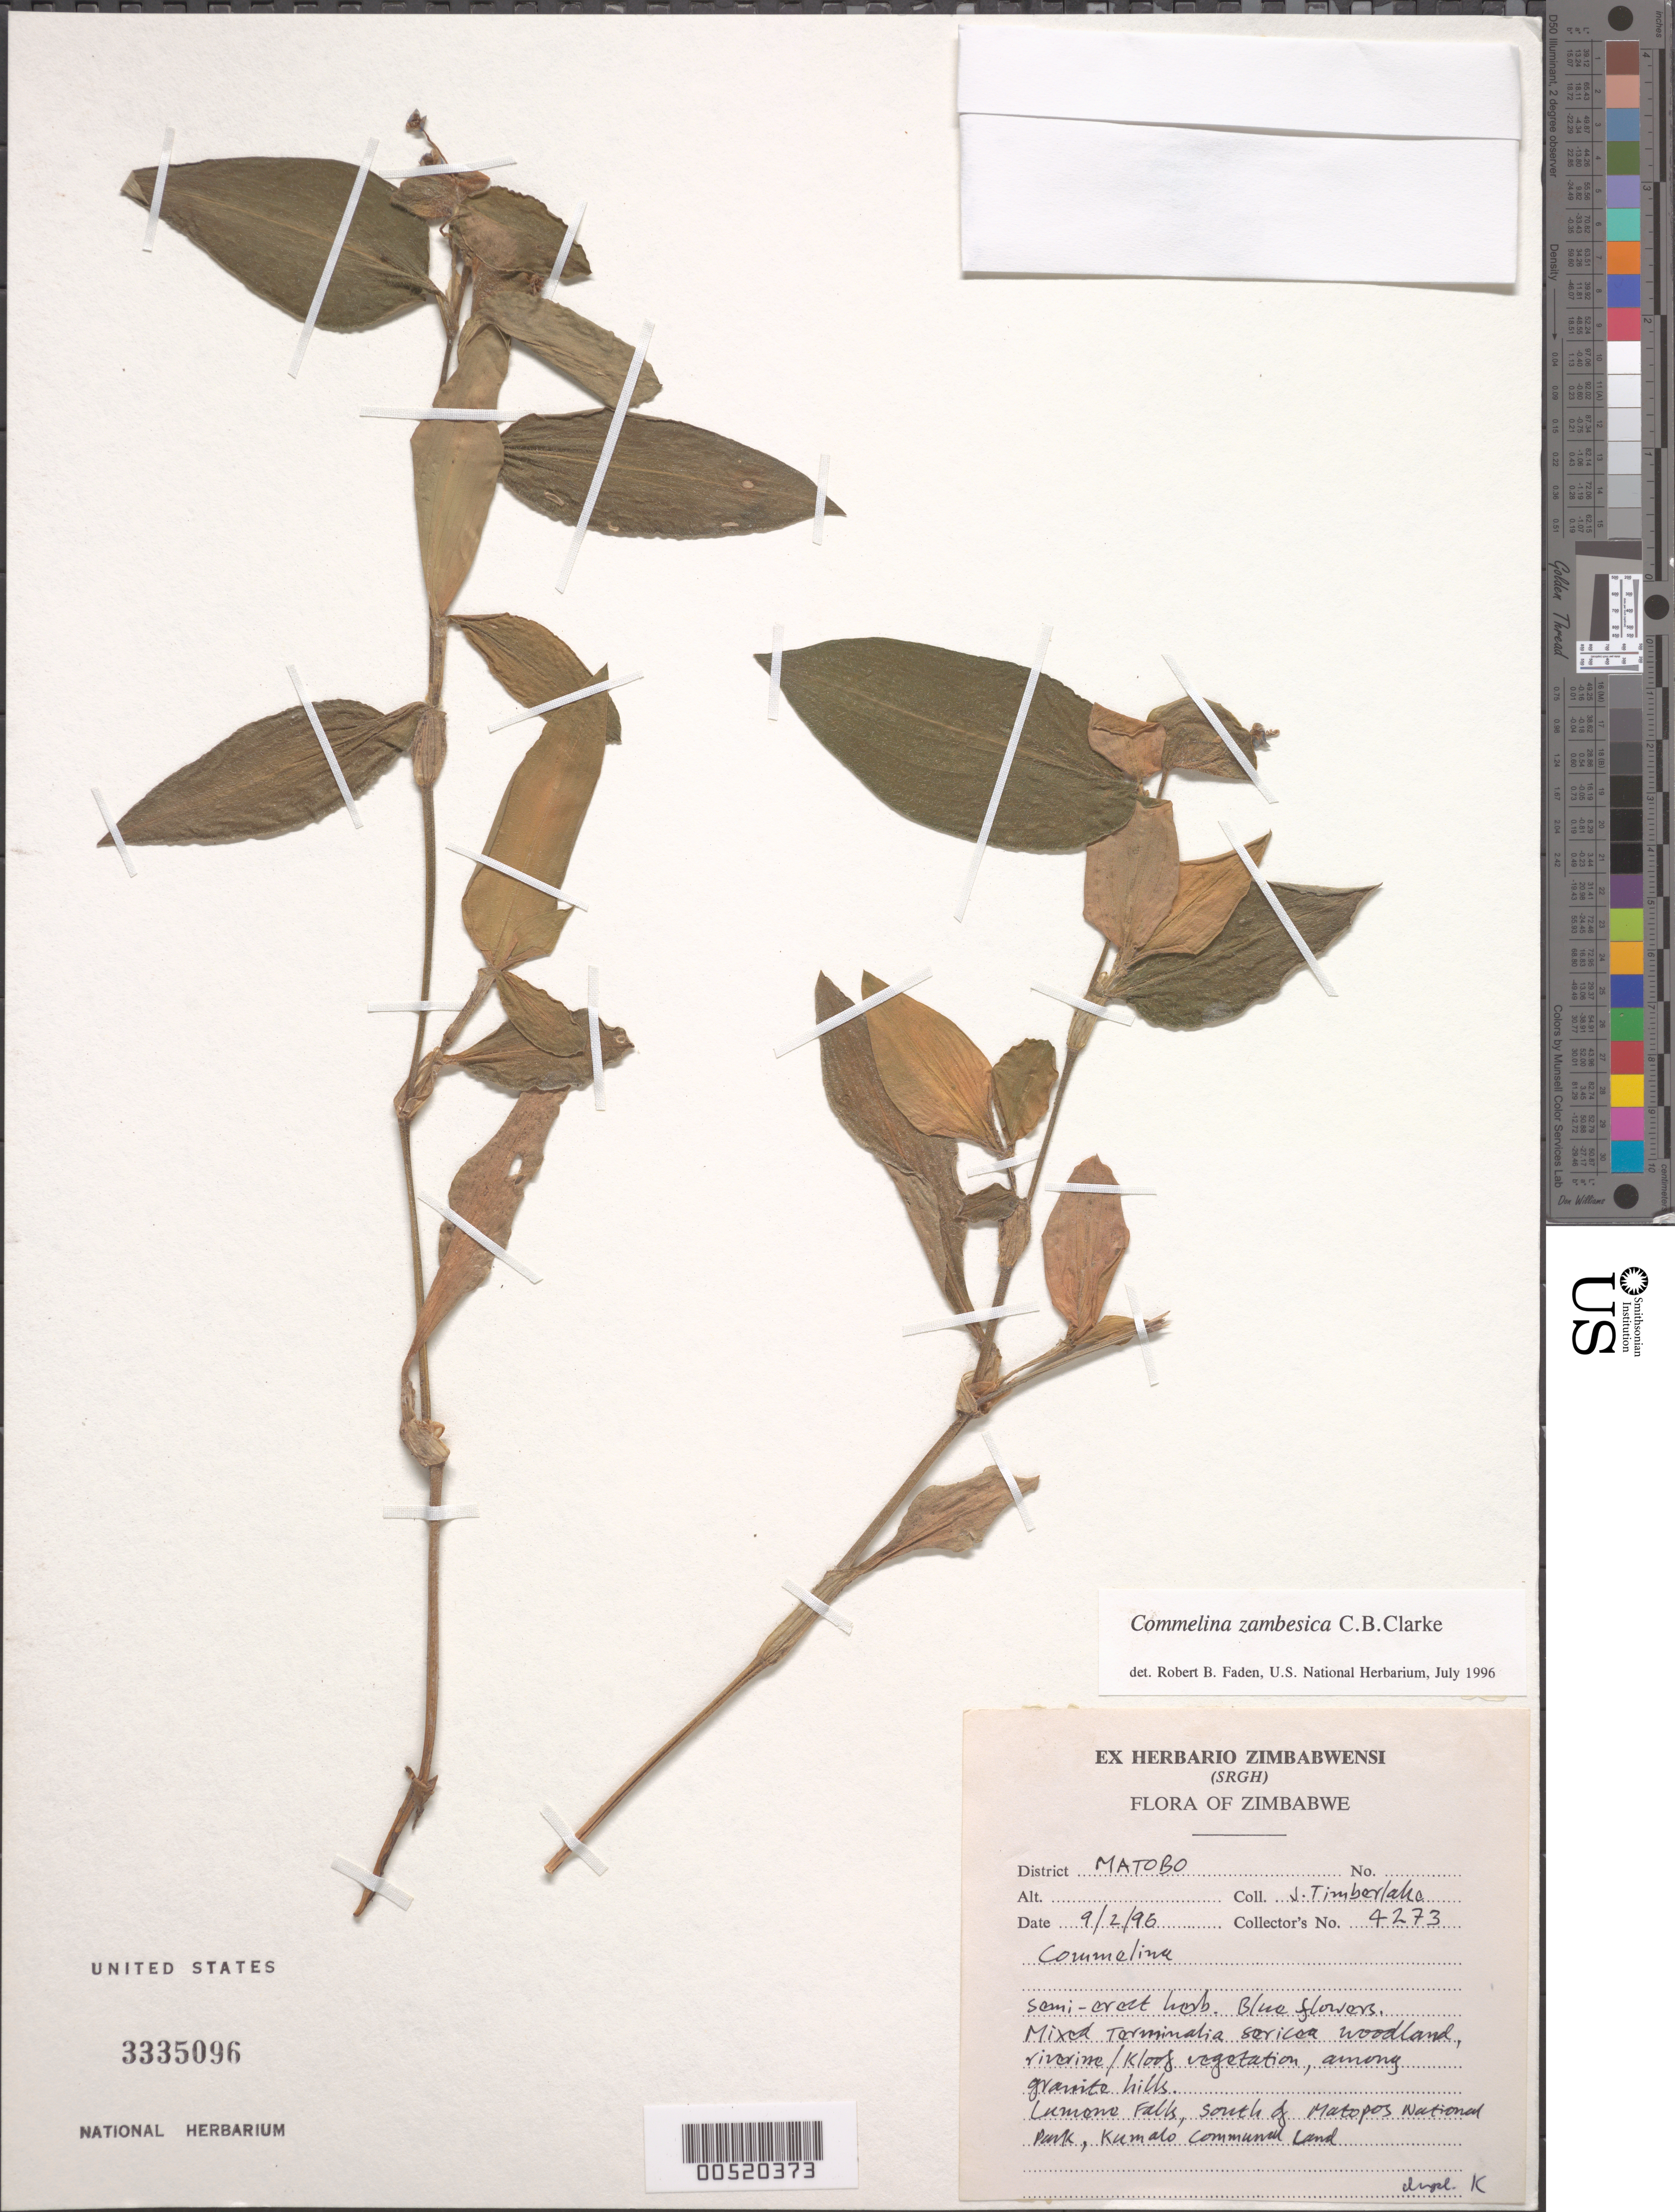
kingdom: Plantae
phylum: Tracheophyta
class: Liliopsida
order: Commelinales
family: Commelinaceae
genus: Commelina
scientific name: Commelina zambesica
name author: C.B. Clarke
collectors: J. Timberlake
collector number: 4273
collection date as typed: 09 Feb 1996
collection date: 1996-02-09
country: Zimbabwe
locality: Lumons falls, s of matobo national park, kumato communal land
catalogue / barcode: US 3335096